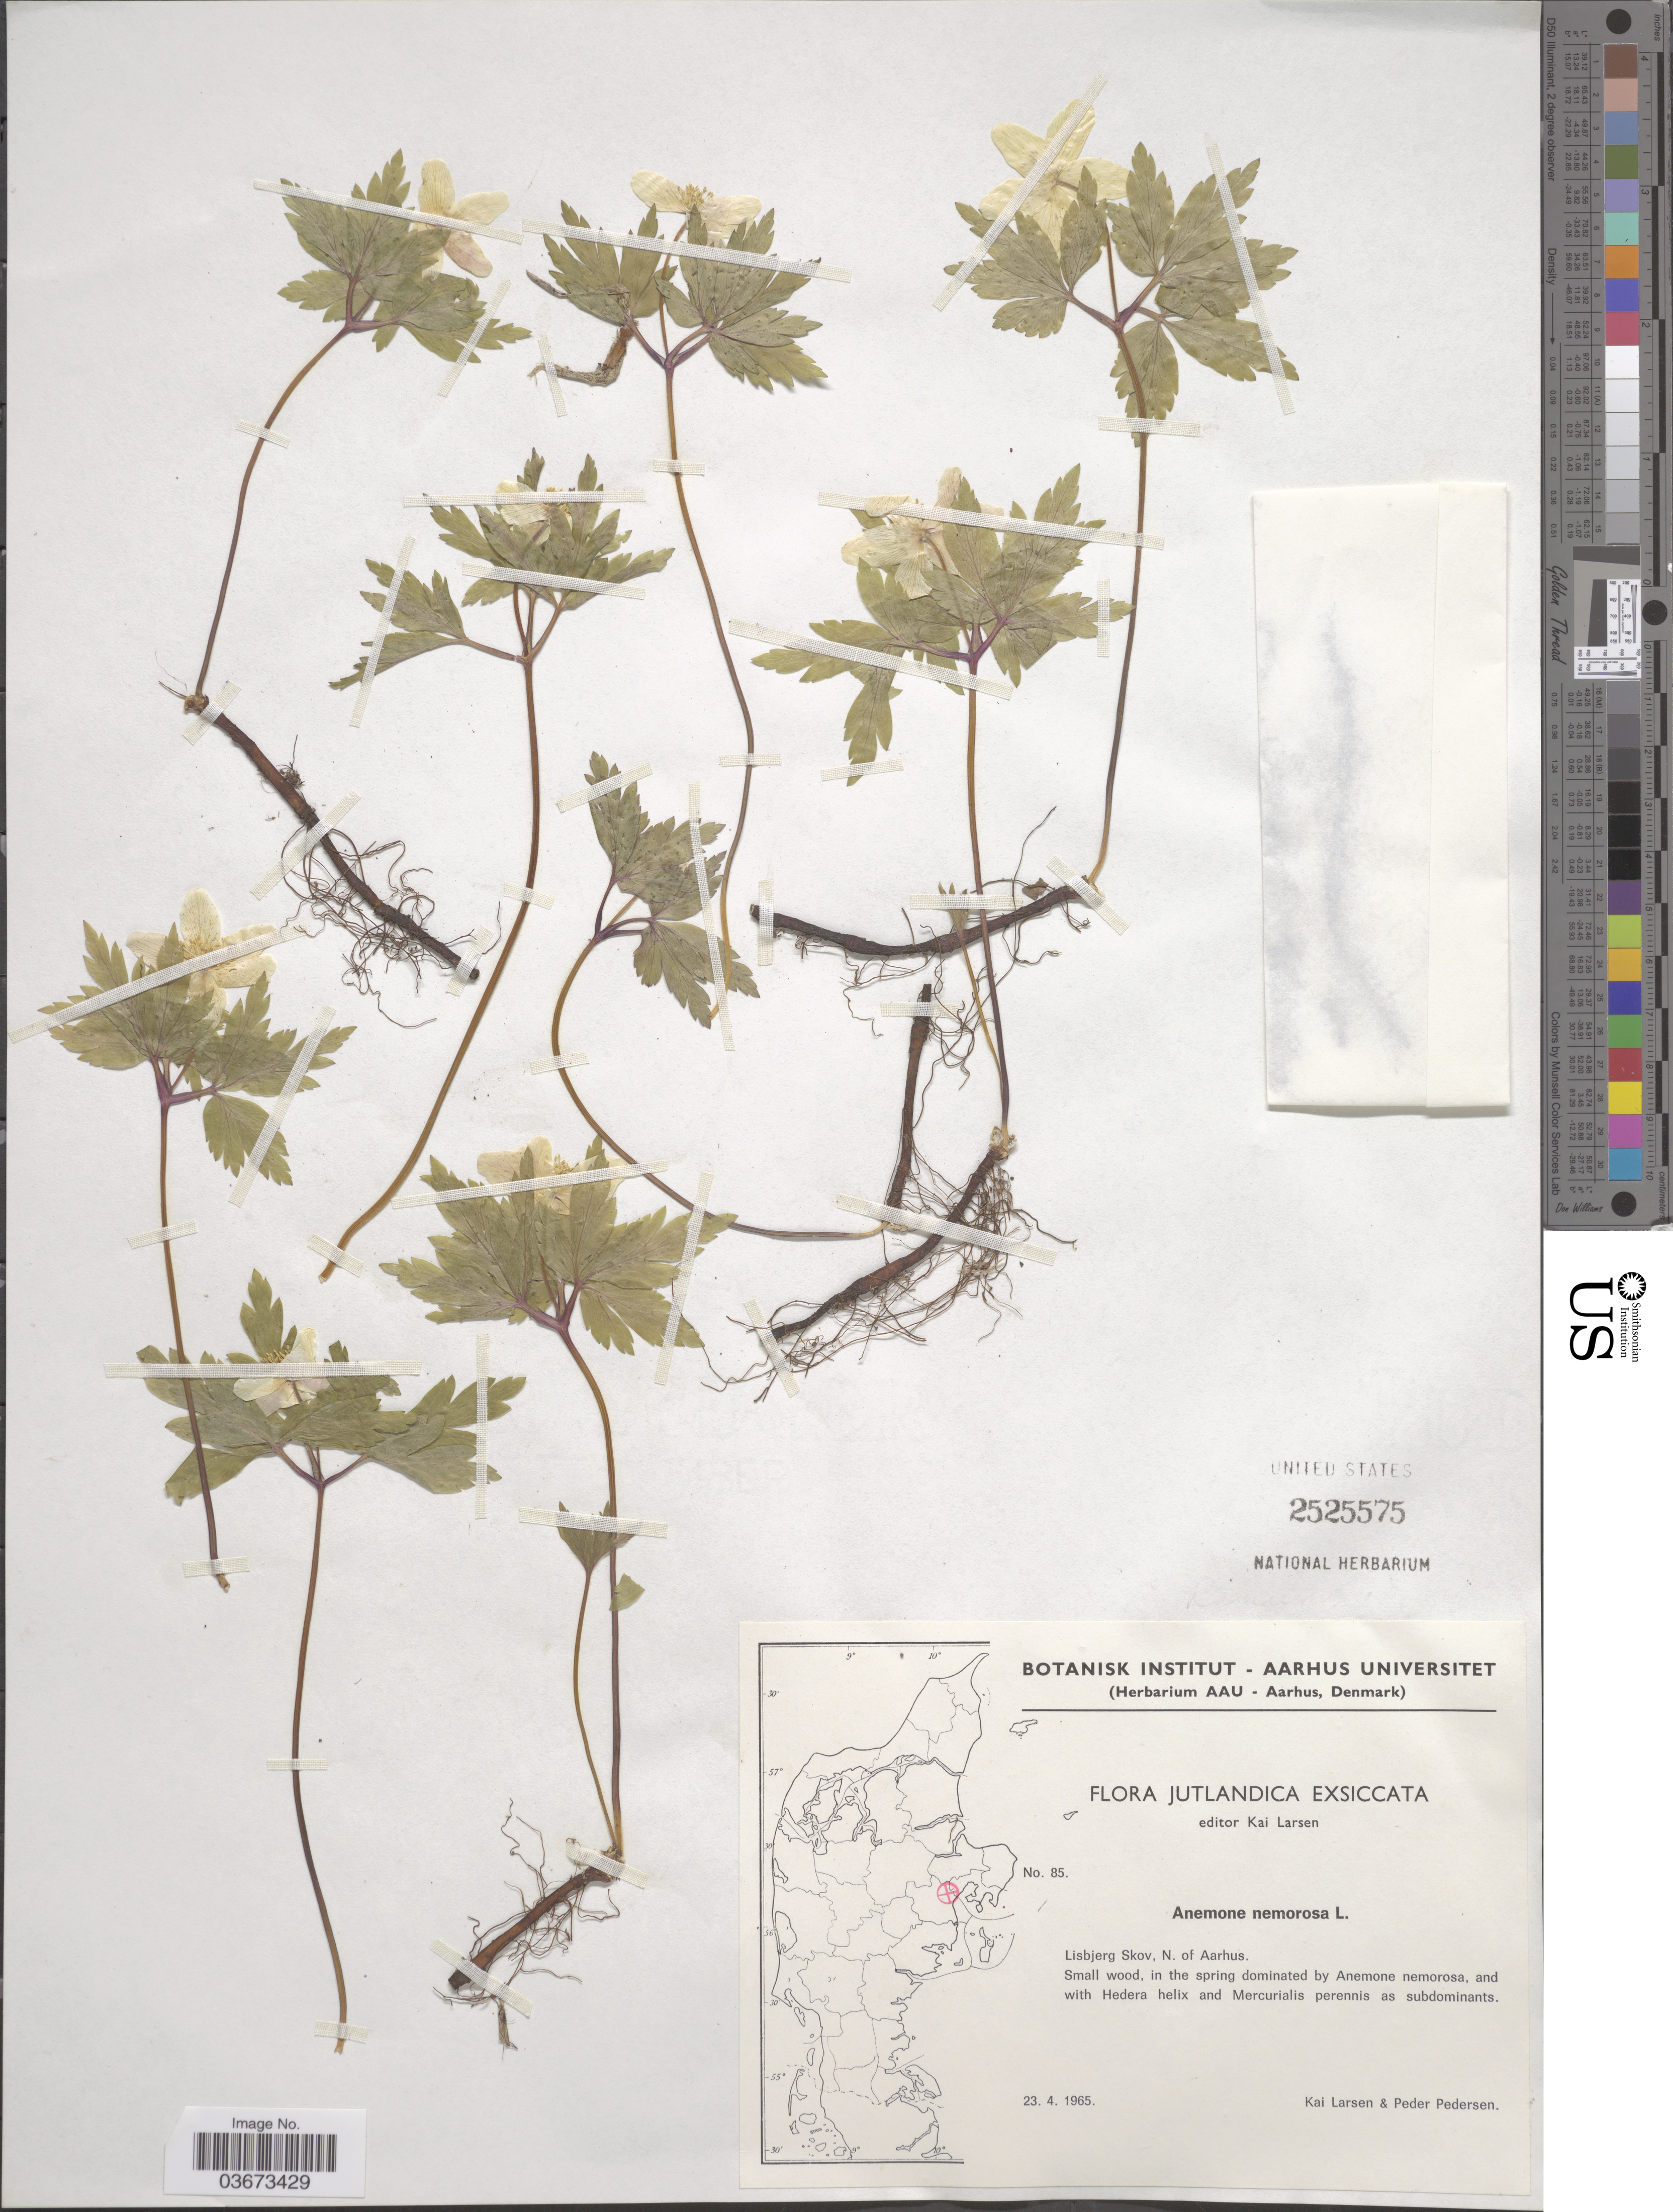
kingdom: Plantae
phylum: Tracheophyta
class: Magnoliopsida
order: Ranunculales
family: Ranunculaceae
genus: Anemone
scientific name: Anemone nemorosa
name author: L.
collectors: K. Larsen & P. Pedersen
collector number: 85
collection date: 1965-04-23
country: Denmark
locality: Jutlandica. Lisbjerg Skov, N. of Aarhus.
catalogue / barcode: US 2525575